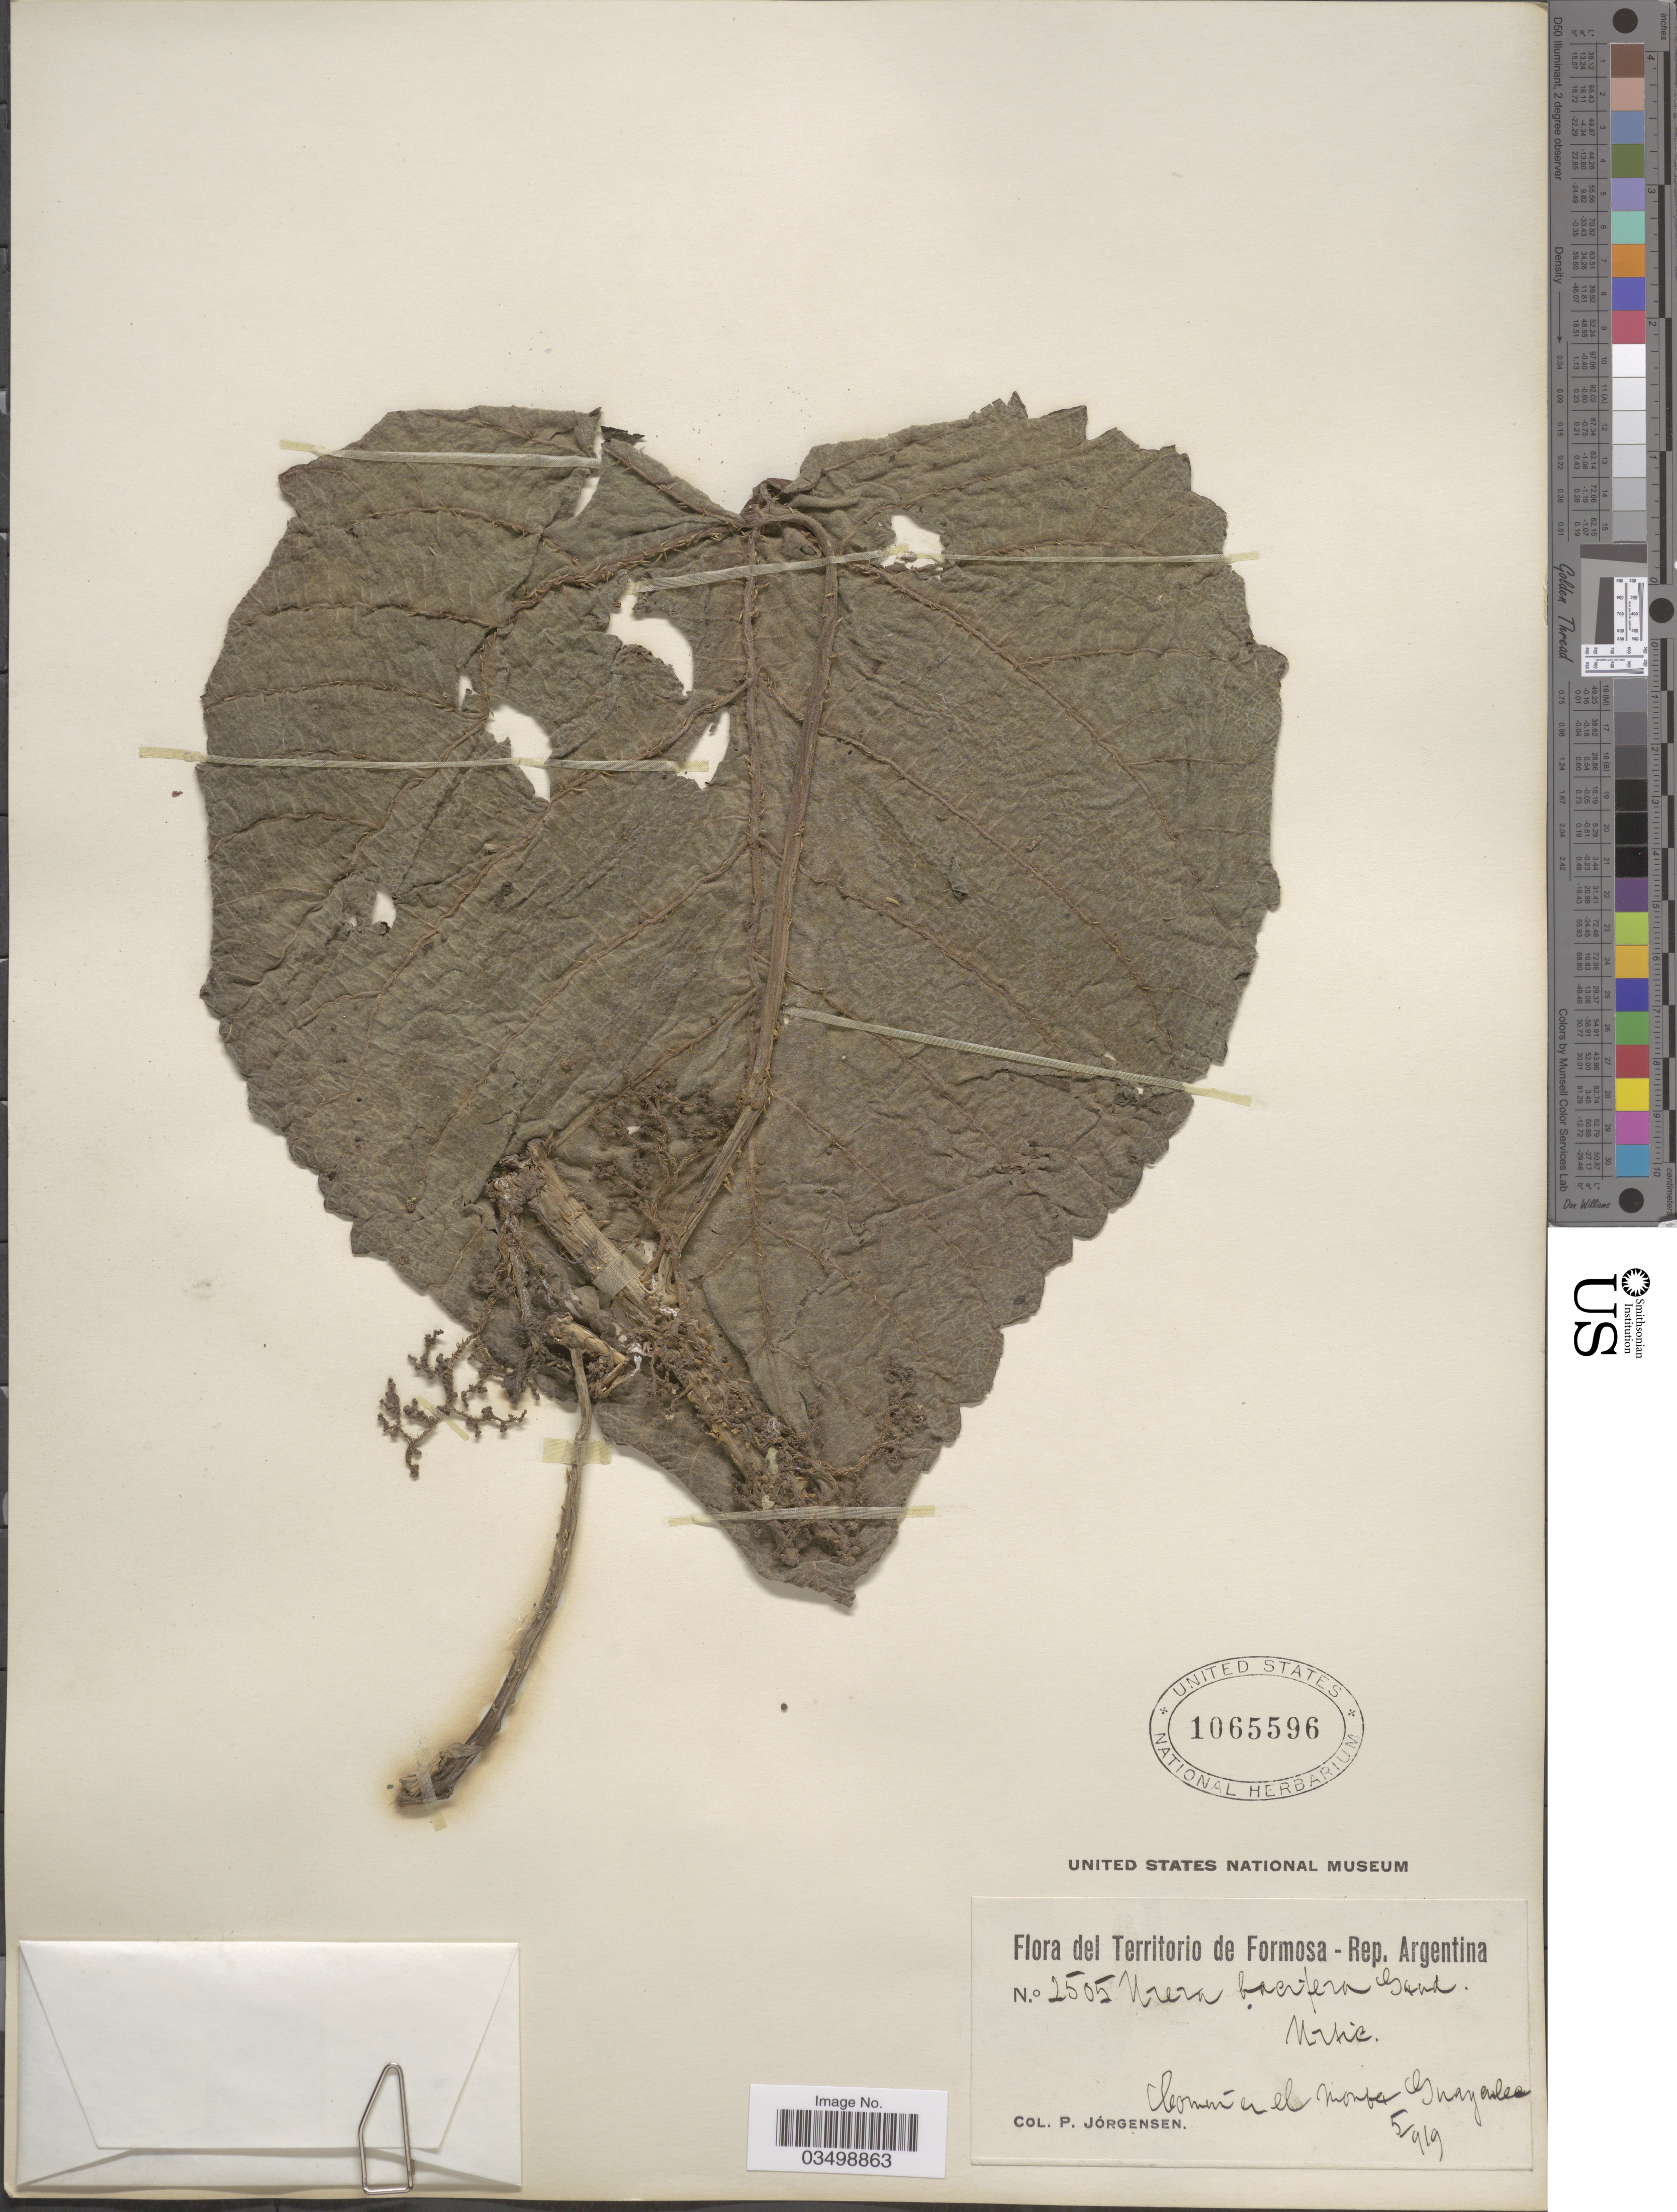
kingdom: Plantae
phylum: Tracheophyta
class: Magnoliopsida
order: Rosales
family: Urticaceae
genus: Urera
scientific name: Urera baccifera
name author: (L.) Gaudich. ex Wedd.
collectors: P. Jörgensen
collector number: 2505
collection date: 1919-05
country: Argentina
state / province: Formosa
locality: Comm en el monta Guayenlec.*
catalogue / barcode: US 1065596